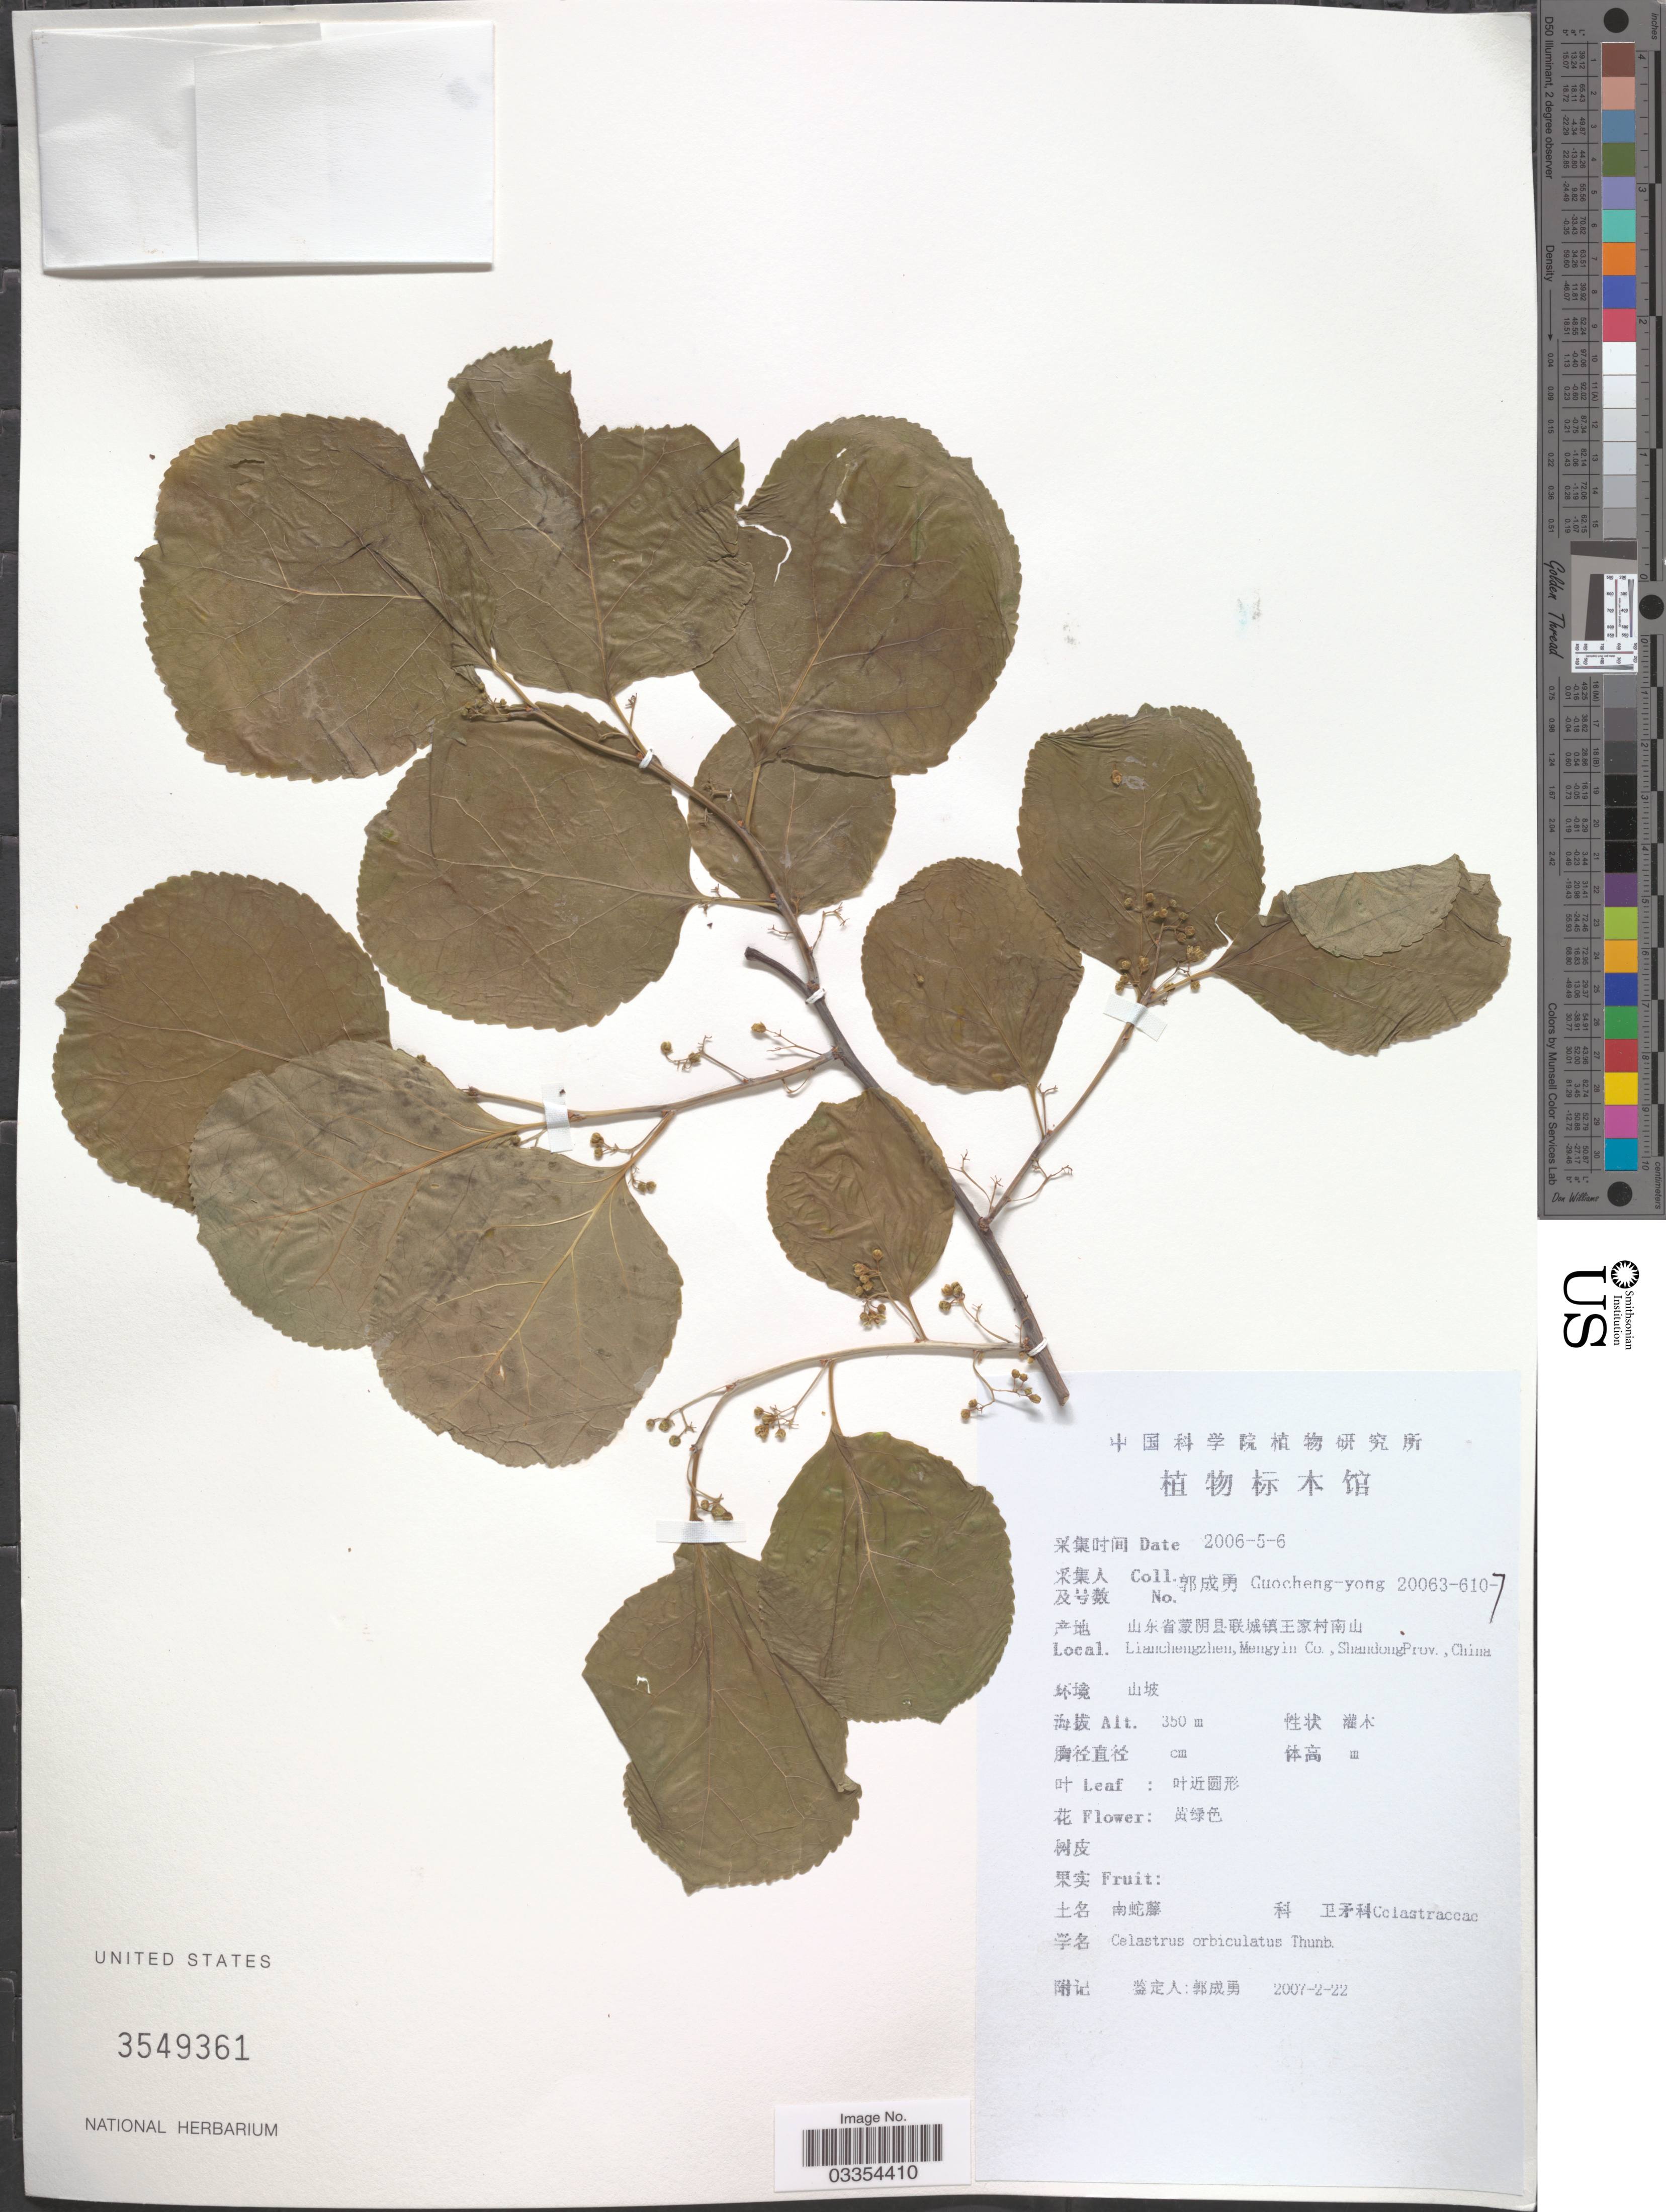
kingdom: Plantae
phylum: Tracheophyta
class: Magnoliopsida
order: Celastrales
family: Celastraceae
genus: Celastrus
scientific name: Celastrus orbiculatus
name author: Thunb.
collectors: Guo cheng-yong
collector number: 20063-610-7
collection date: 2006-05-06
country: China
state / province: Shandong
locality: Lianchengzhen, Mengyin Co.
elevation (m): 350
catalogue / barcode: US 3549361